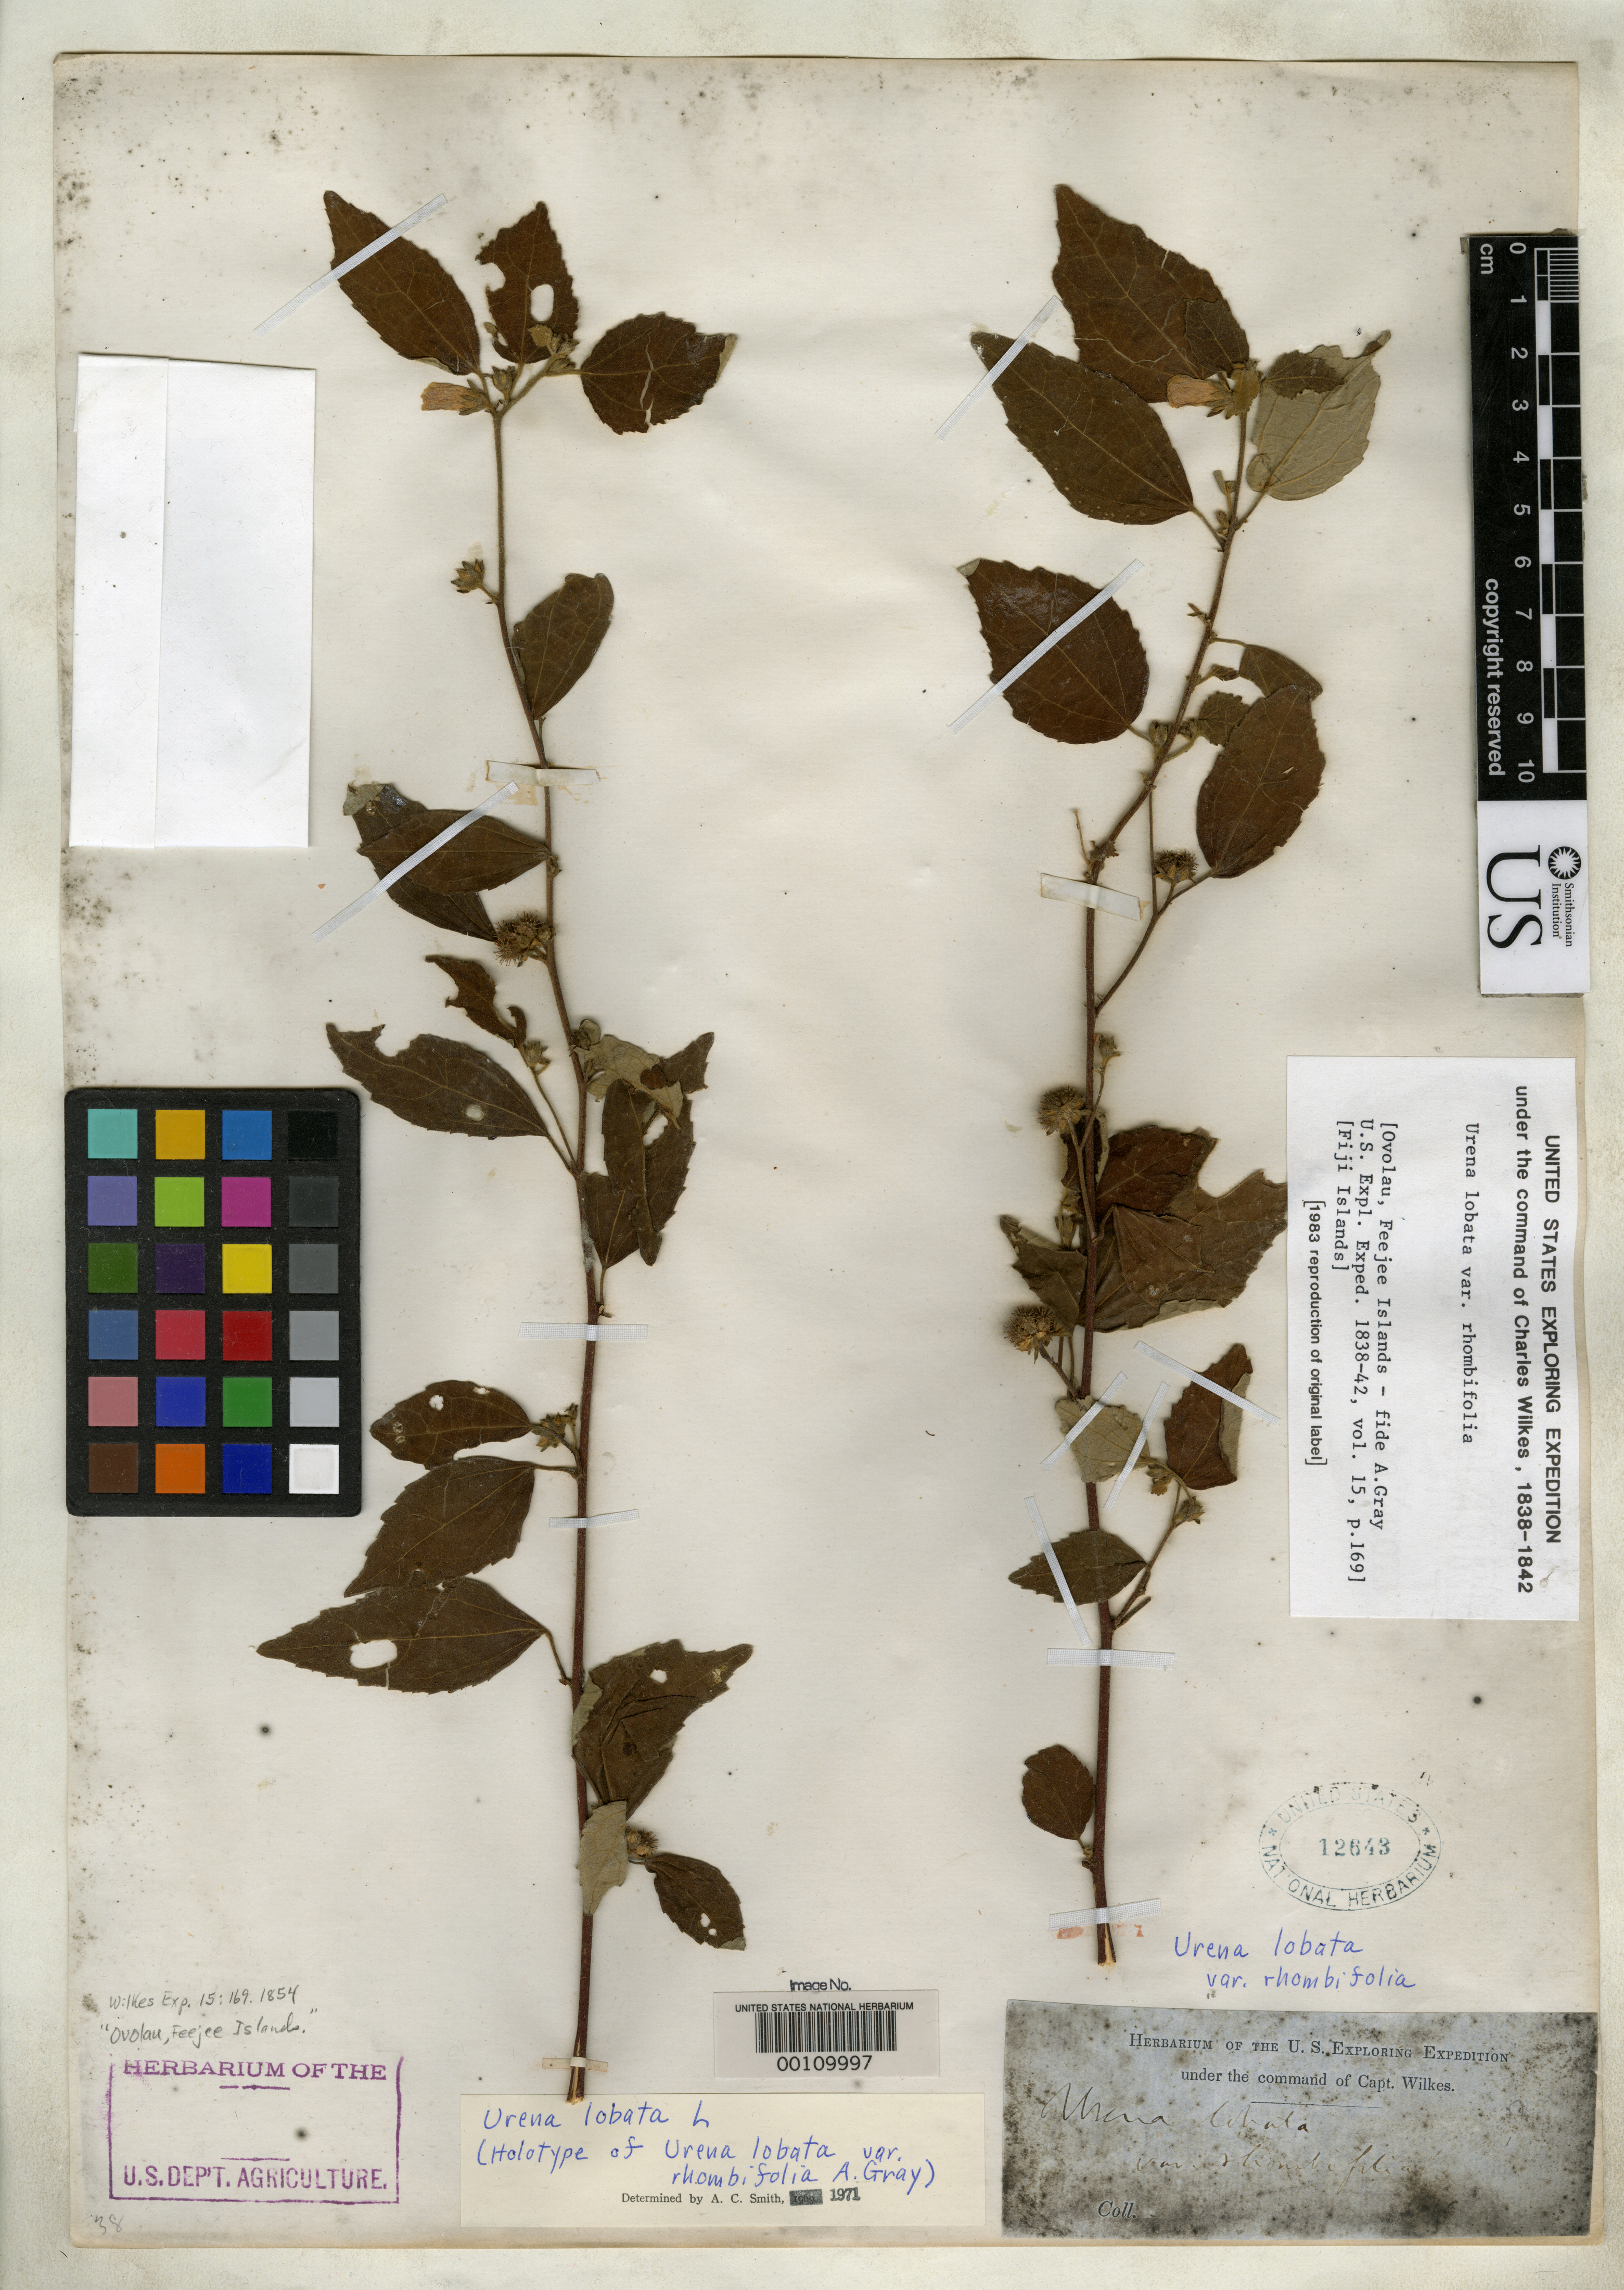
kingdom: Plantae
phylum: Tracheophyta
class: Magnoliopsida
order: Malvales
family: Malvaceae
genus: Urena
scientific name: Urena lobata var. rhombifolia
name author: A. Gray in Wilkes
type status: Holotype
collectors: Wilkes Explor. Exped.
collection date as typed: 1838 to -- --- 1842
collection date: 1838/1842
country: Fiji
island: Ovalau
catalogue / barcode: US 12643